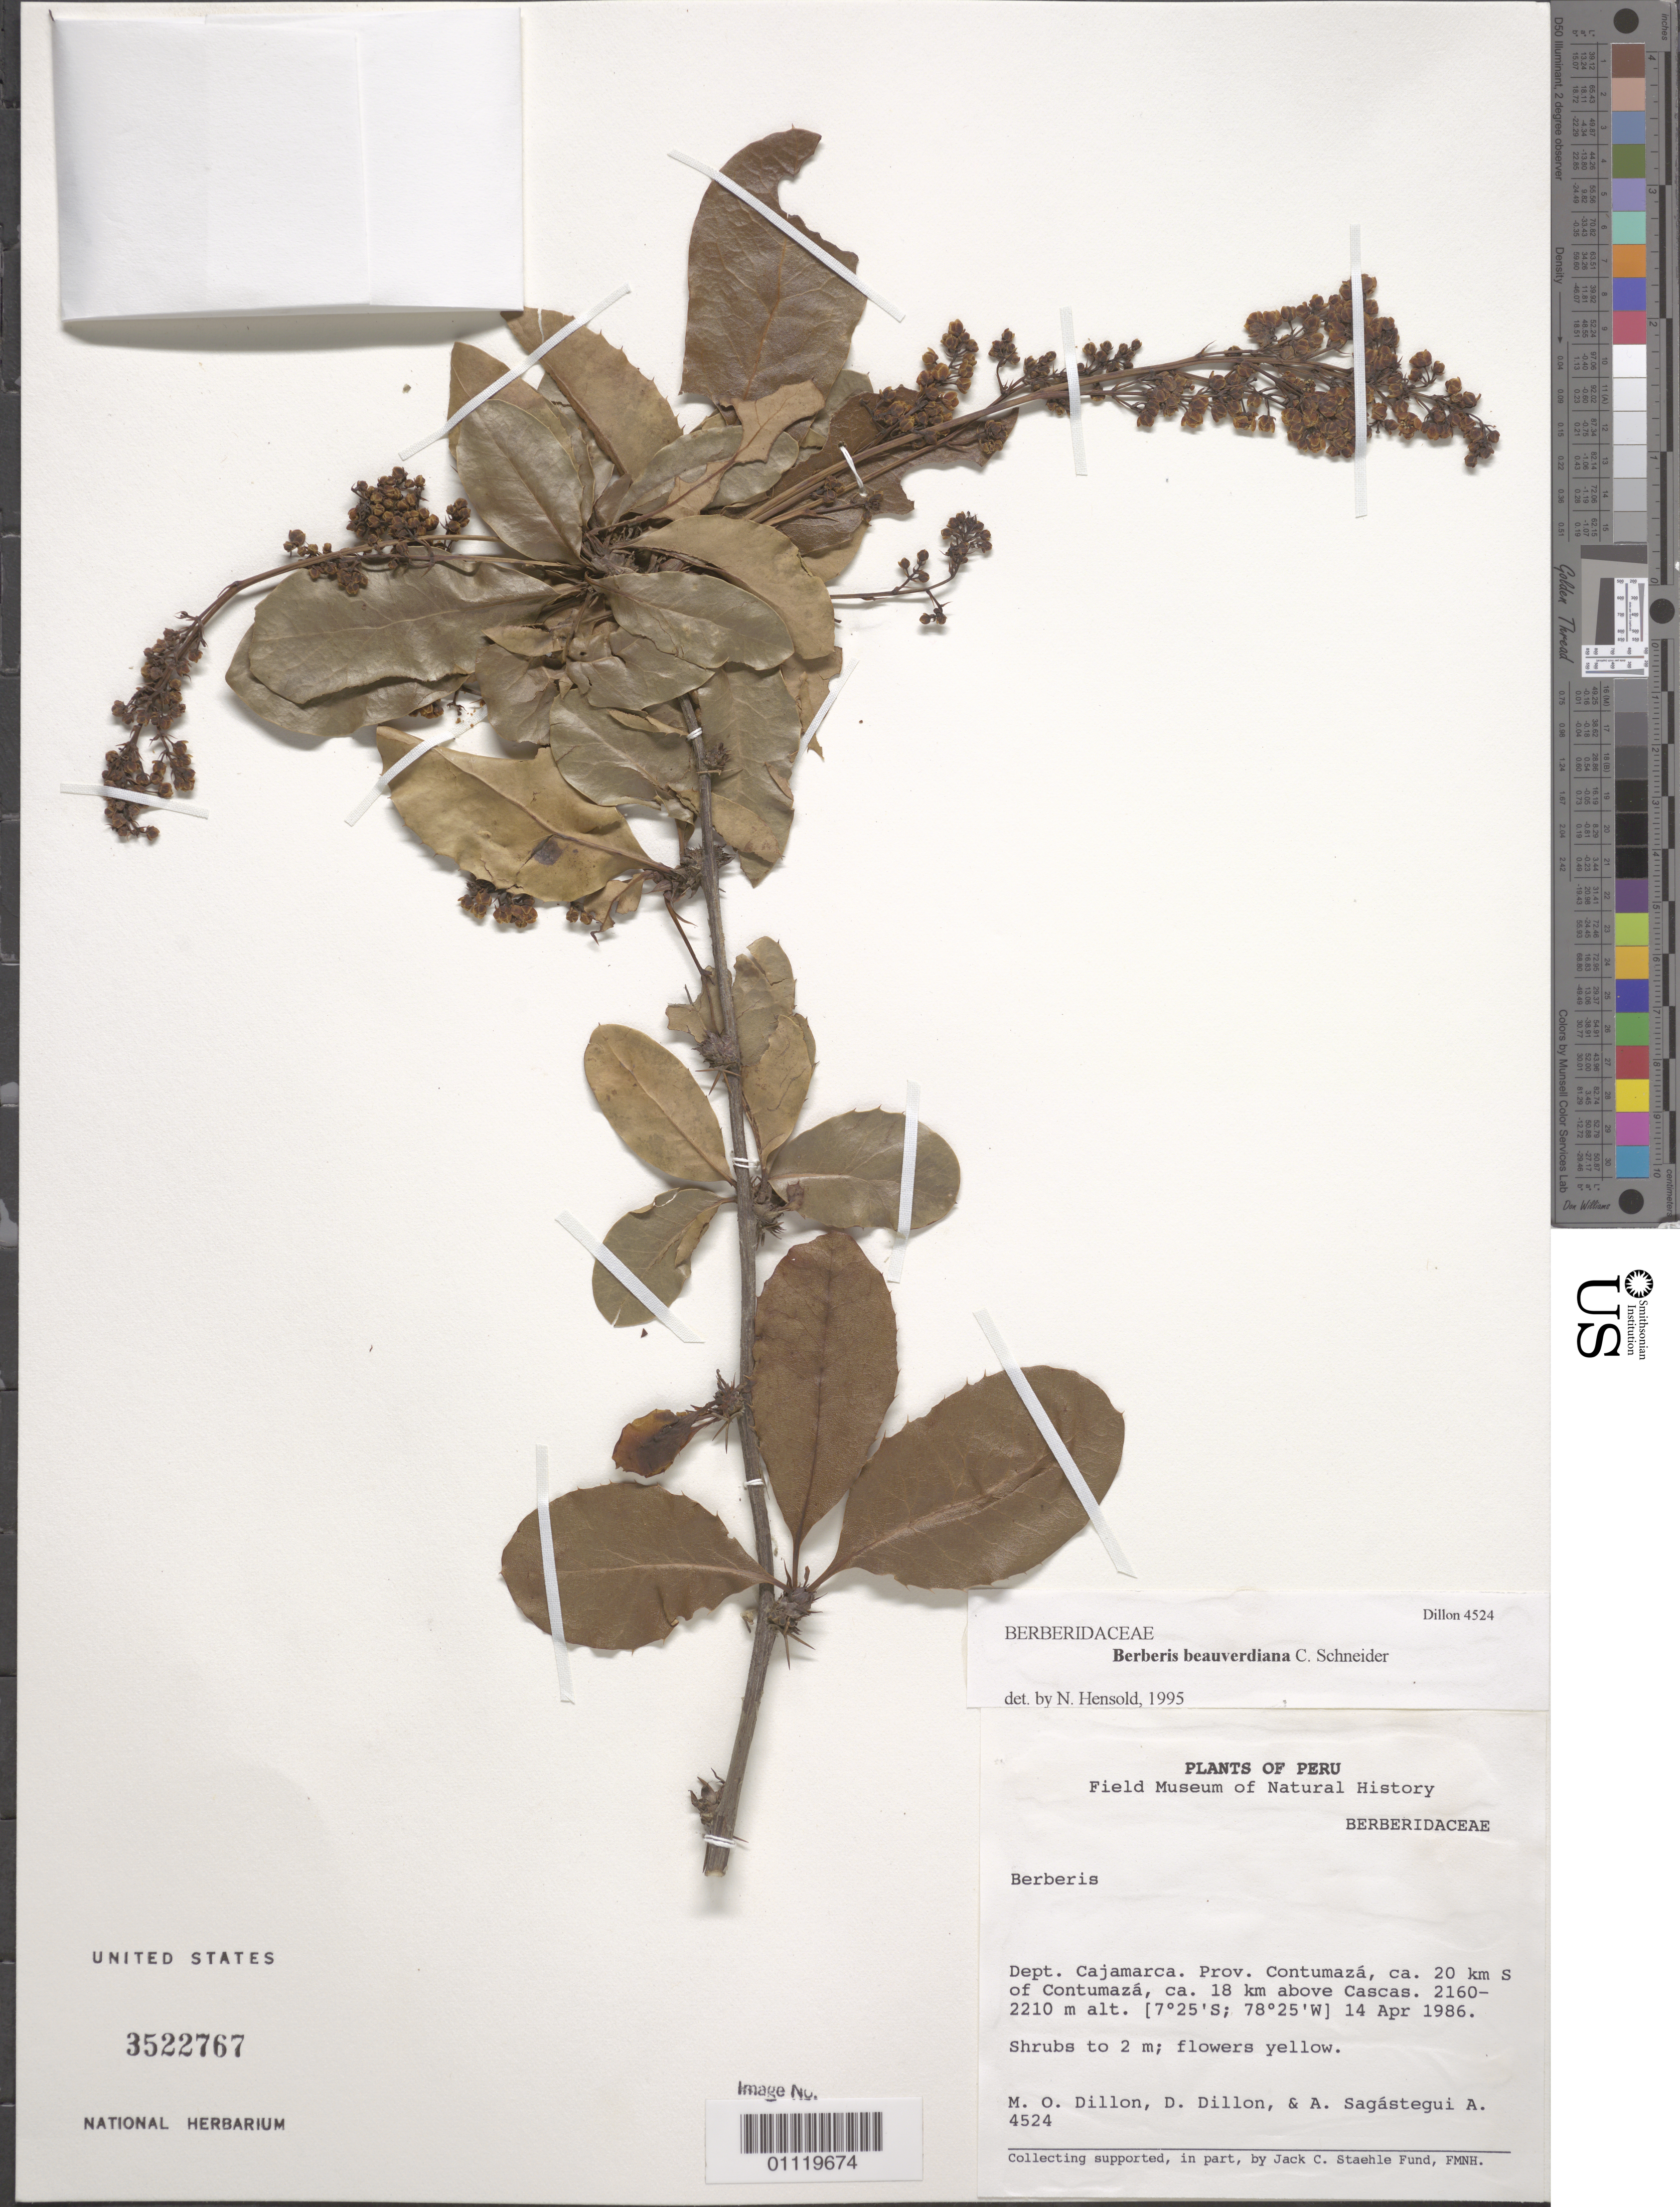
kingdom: Plantae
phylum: Tracheophyta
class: Magnoliopsida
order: Ranunculales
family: Berberidaceae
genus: Berberis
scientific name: Berberis beauverdiana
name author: C.K. Schneid.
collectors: M. O. Dillon, D. Dillon & A. Sagástegui A.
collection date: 1986-04-14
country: Peru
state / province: Cajamarca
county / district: Contumazá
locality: Circa 20 km south of COntumaza, circa 18 km above Cascas.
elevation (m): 2160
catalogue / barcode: US 3522767